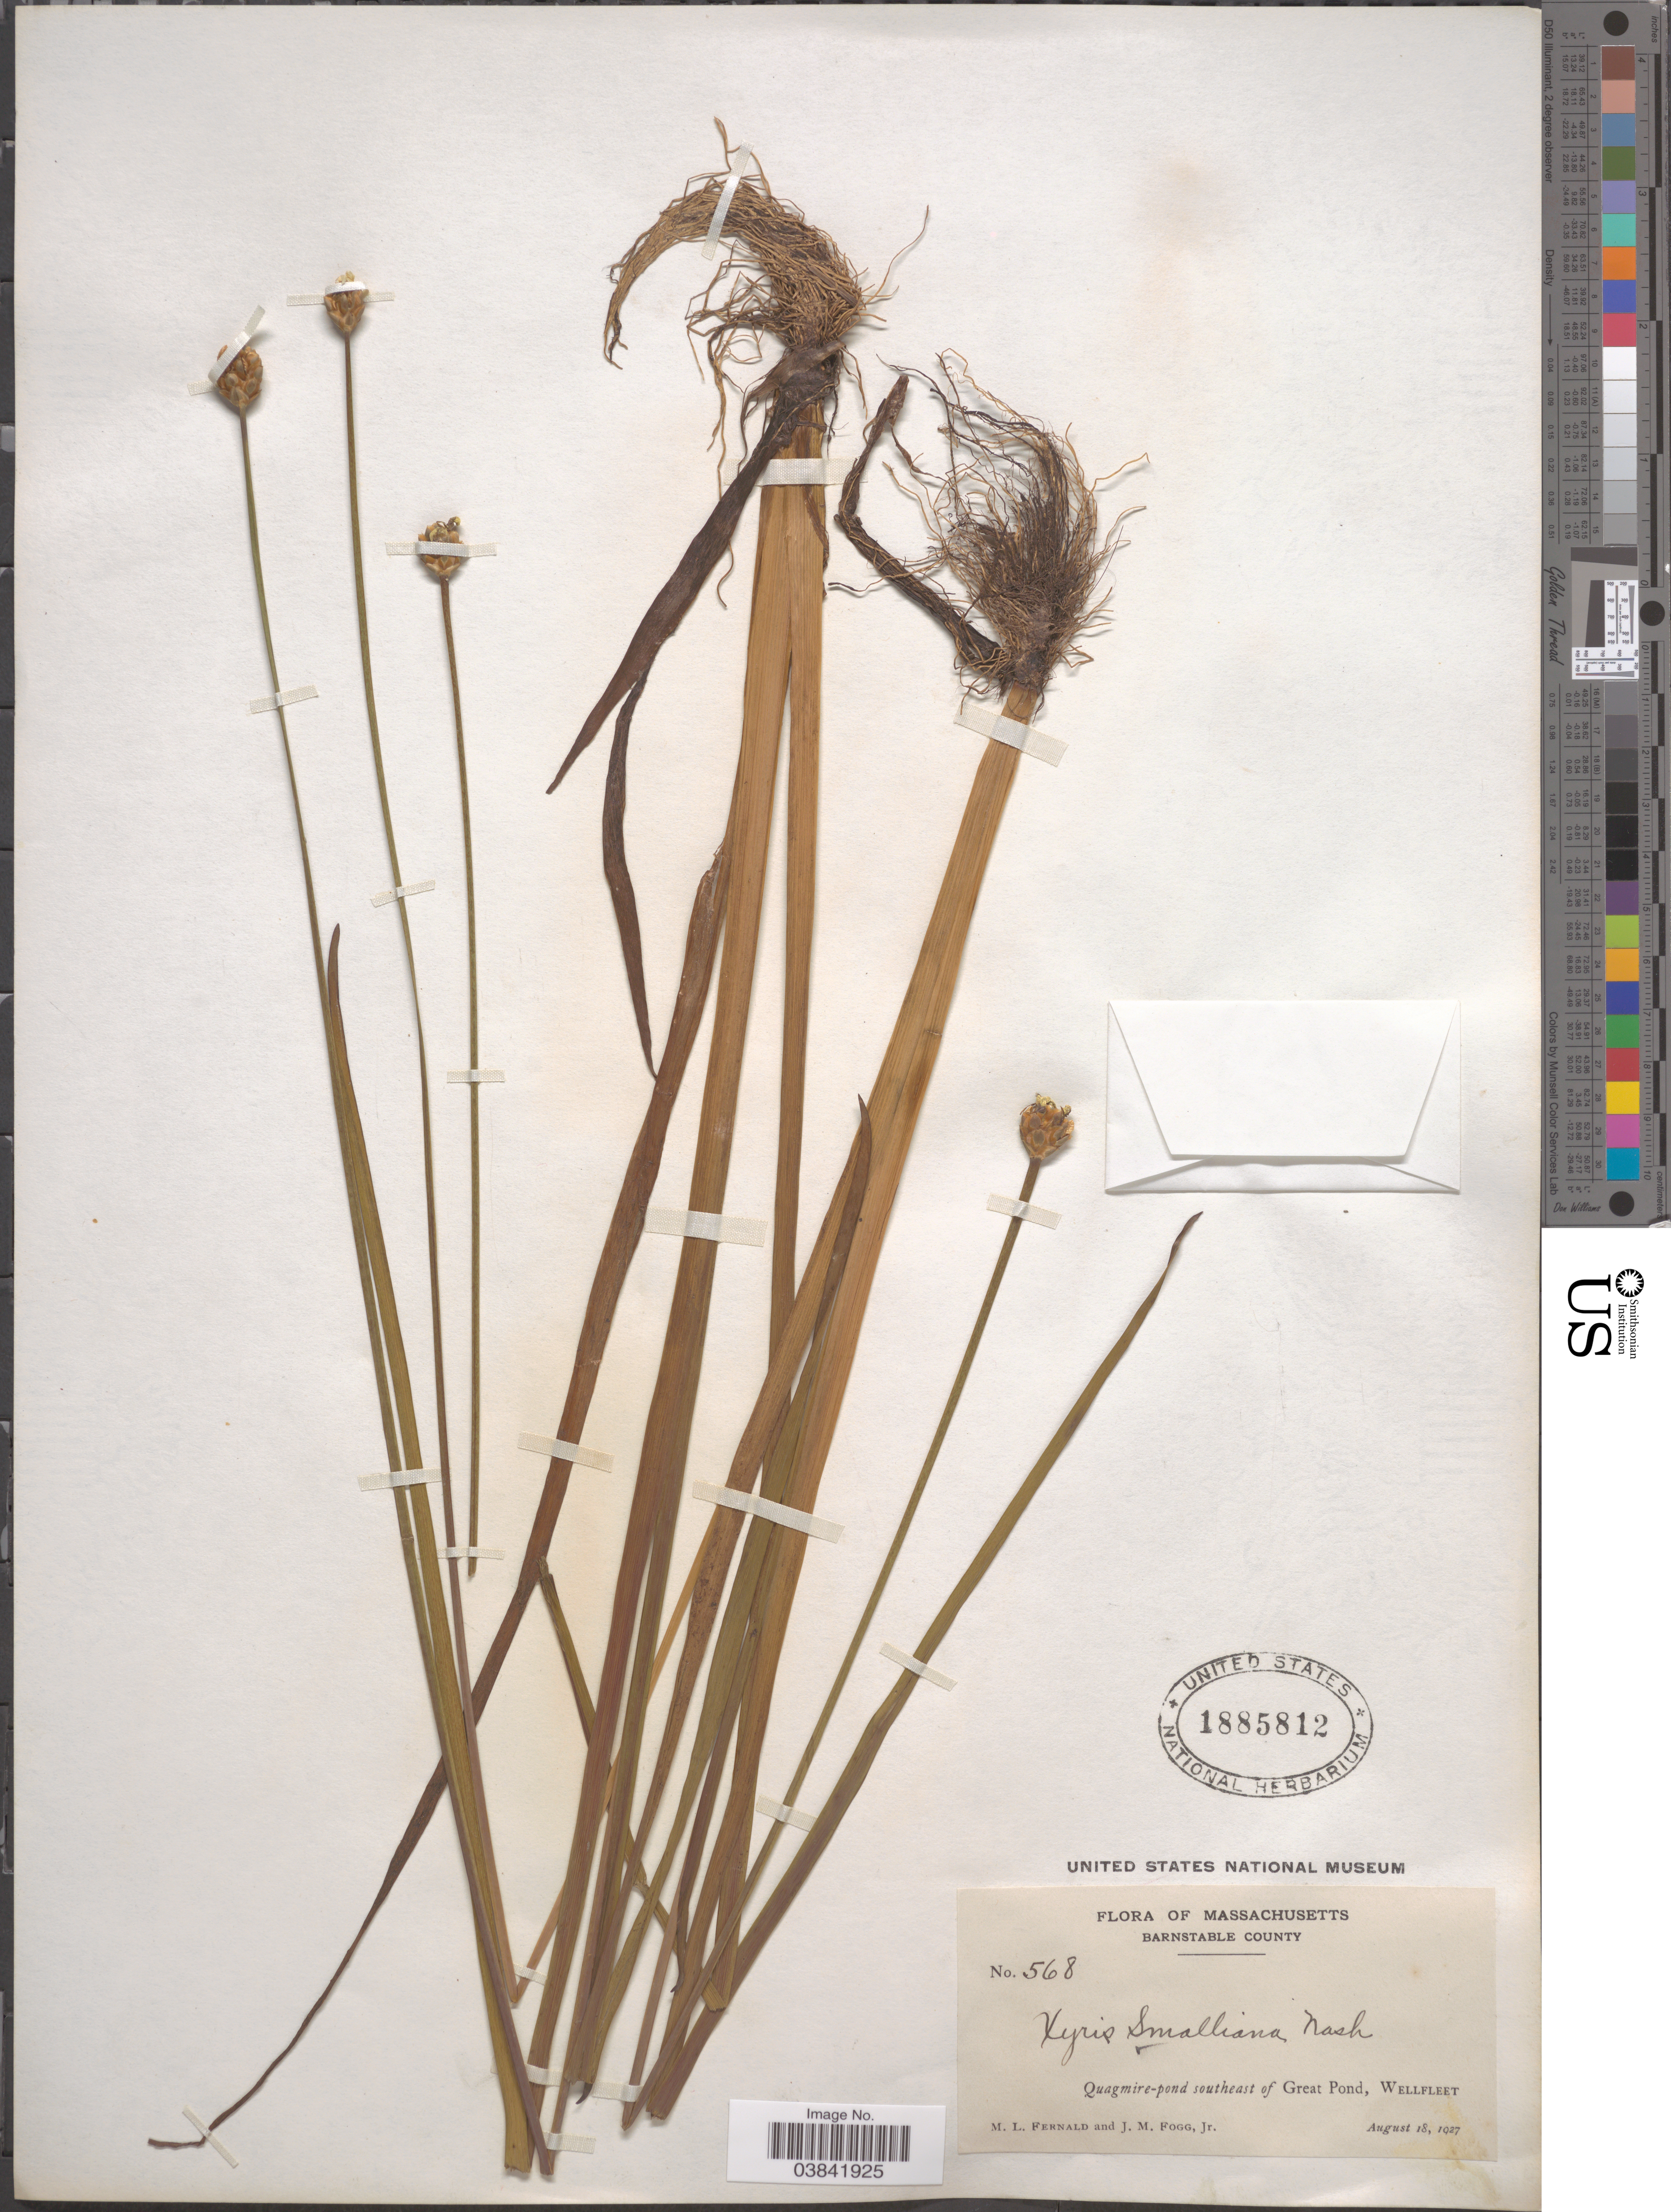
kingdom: Plantae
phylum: Tracheophyta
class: Liliopsida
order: Poales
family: Xyridaceae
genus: Xyris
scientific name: Xyris smalliana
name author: Nash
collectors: M. L. Fernald & J. Fogg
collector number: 568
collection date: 1927-08-18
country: United States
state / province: Massachusetts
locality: Barnstable County. Quagmire-pond southeast of Great Pond, Wellfleet.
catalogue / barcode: US 1885812